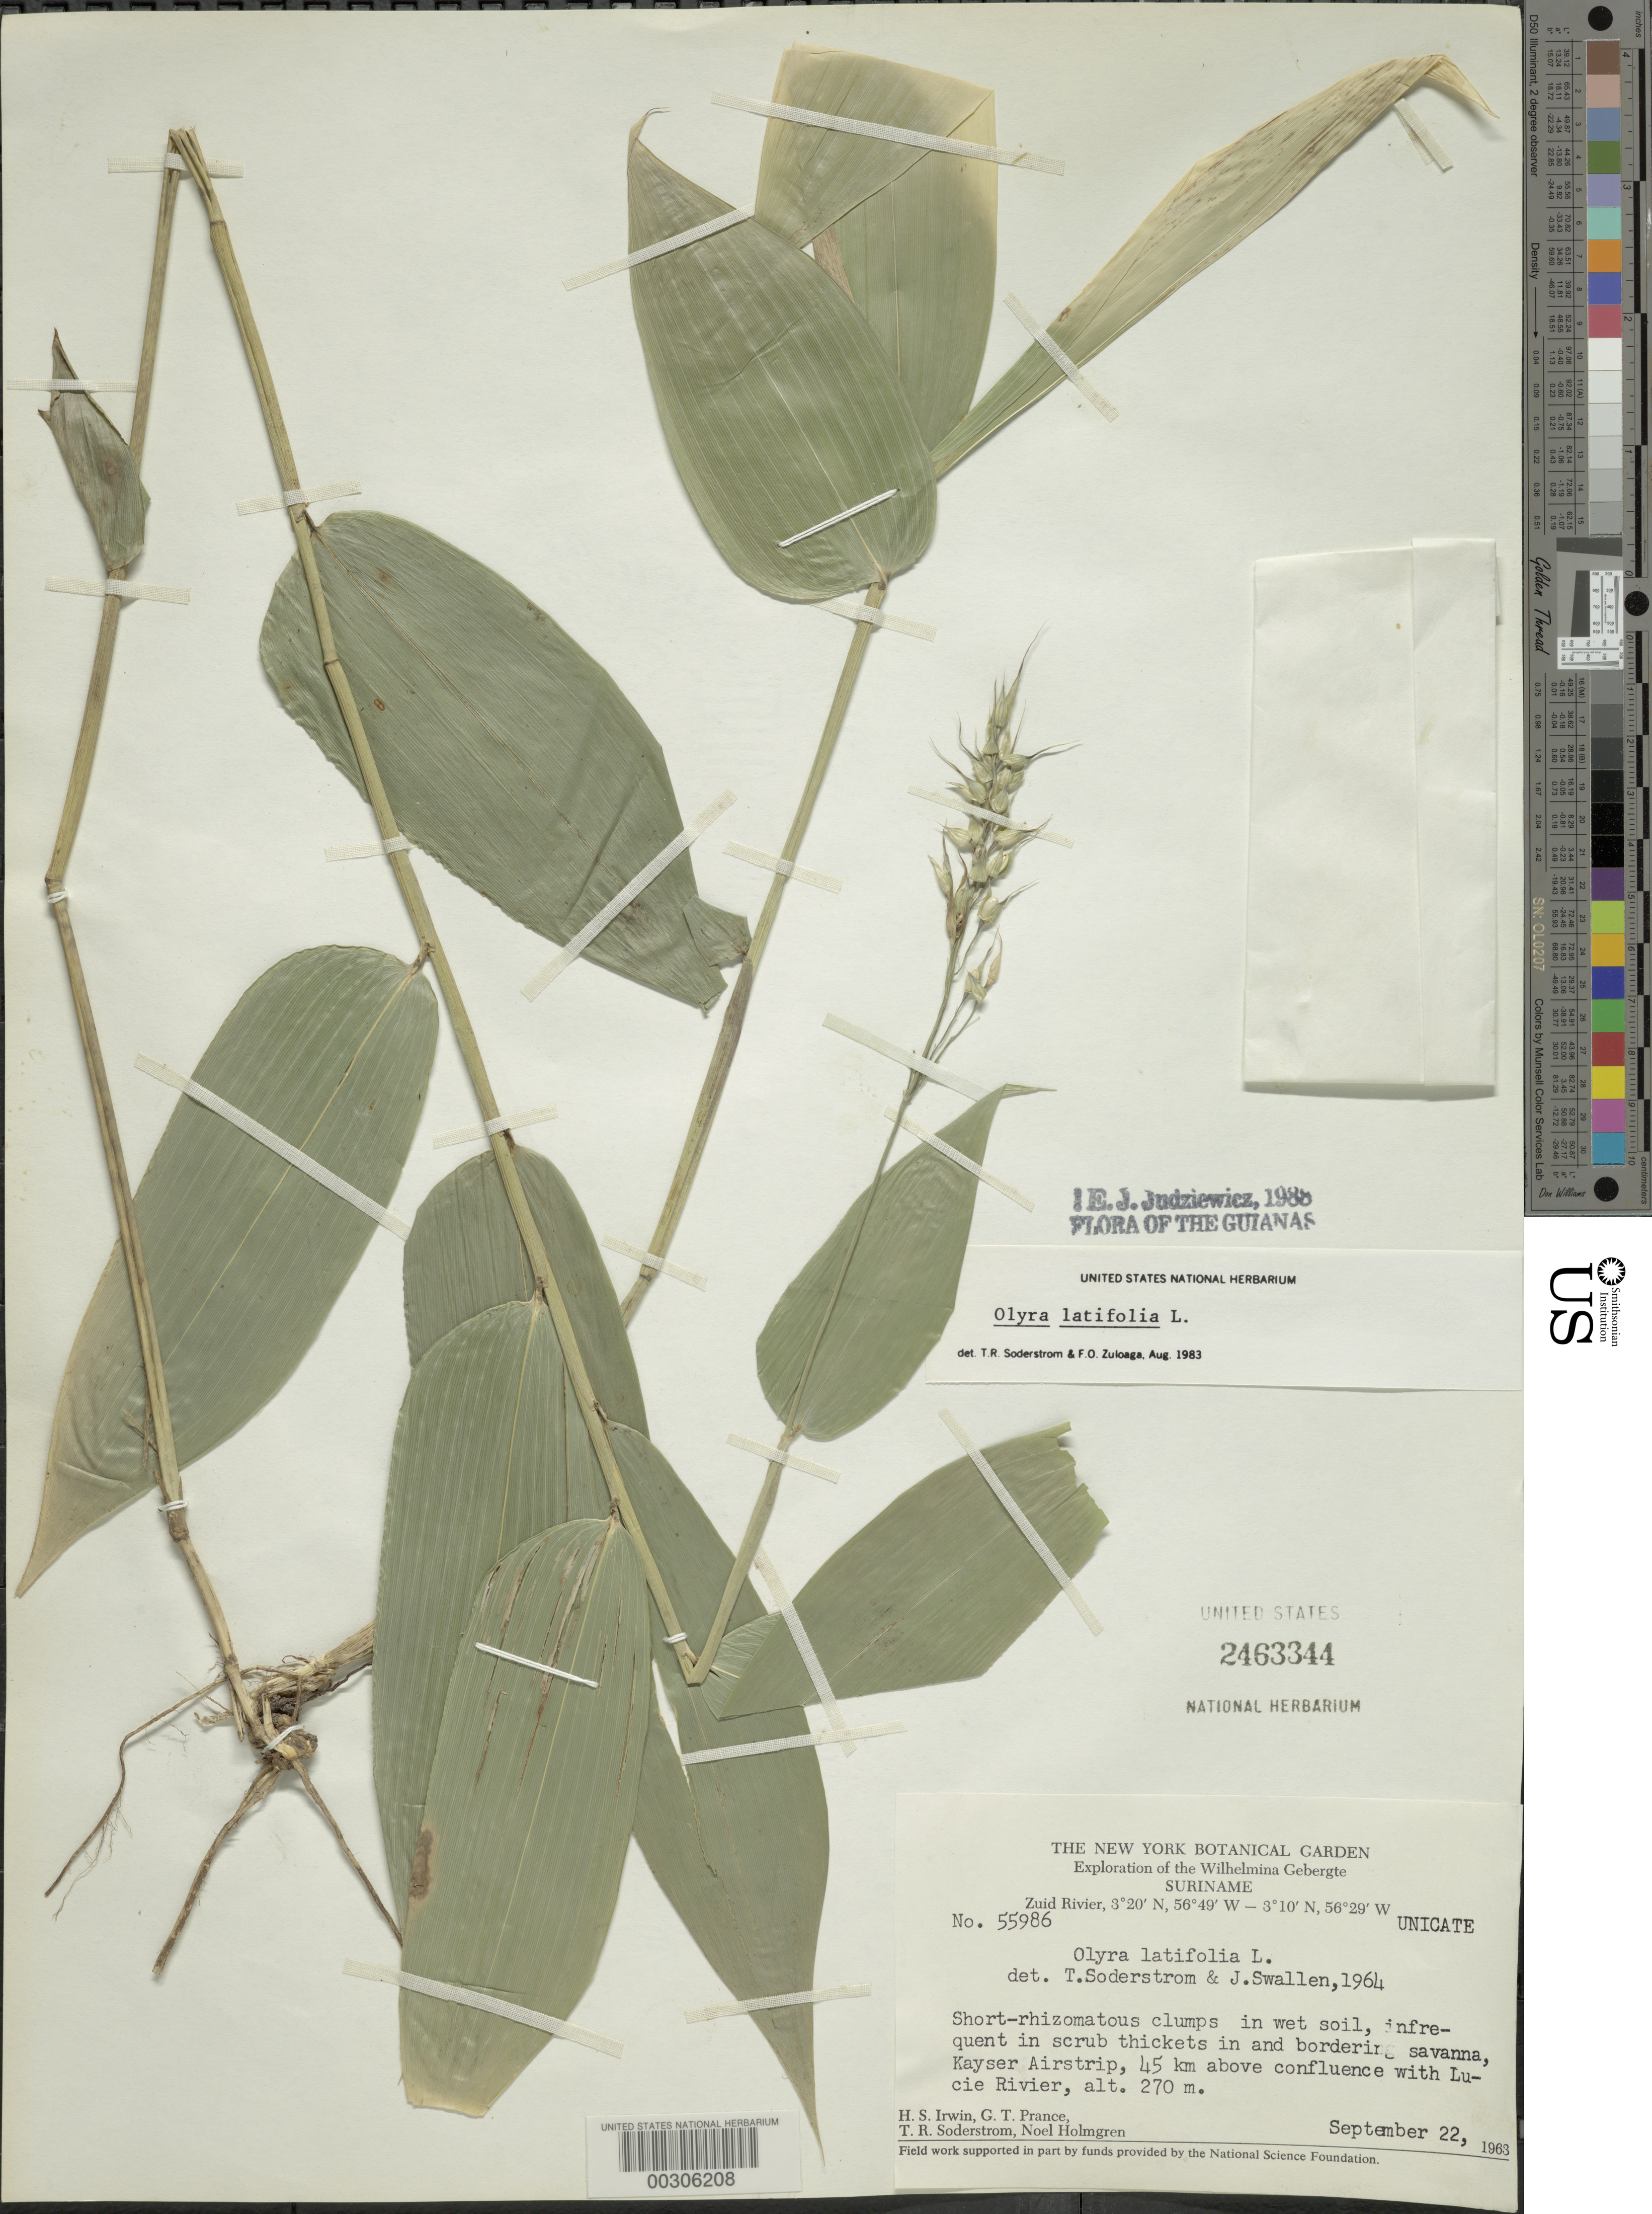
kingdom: Plantae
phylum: Tracheophyta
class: Liliopsida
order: Poales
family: Poaceae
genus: Olyra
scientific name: Olyra latifolia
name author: L.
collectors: H. Irwin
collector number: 55986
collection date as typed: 22 Sep 1963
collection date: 1963-09-22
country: Suriname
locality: Zuid river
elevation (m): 270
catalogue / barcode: US 2463344